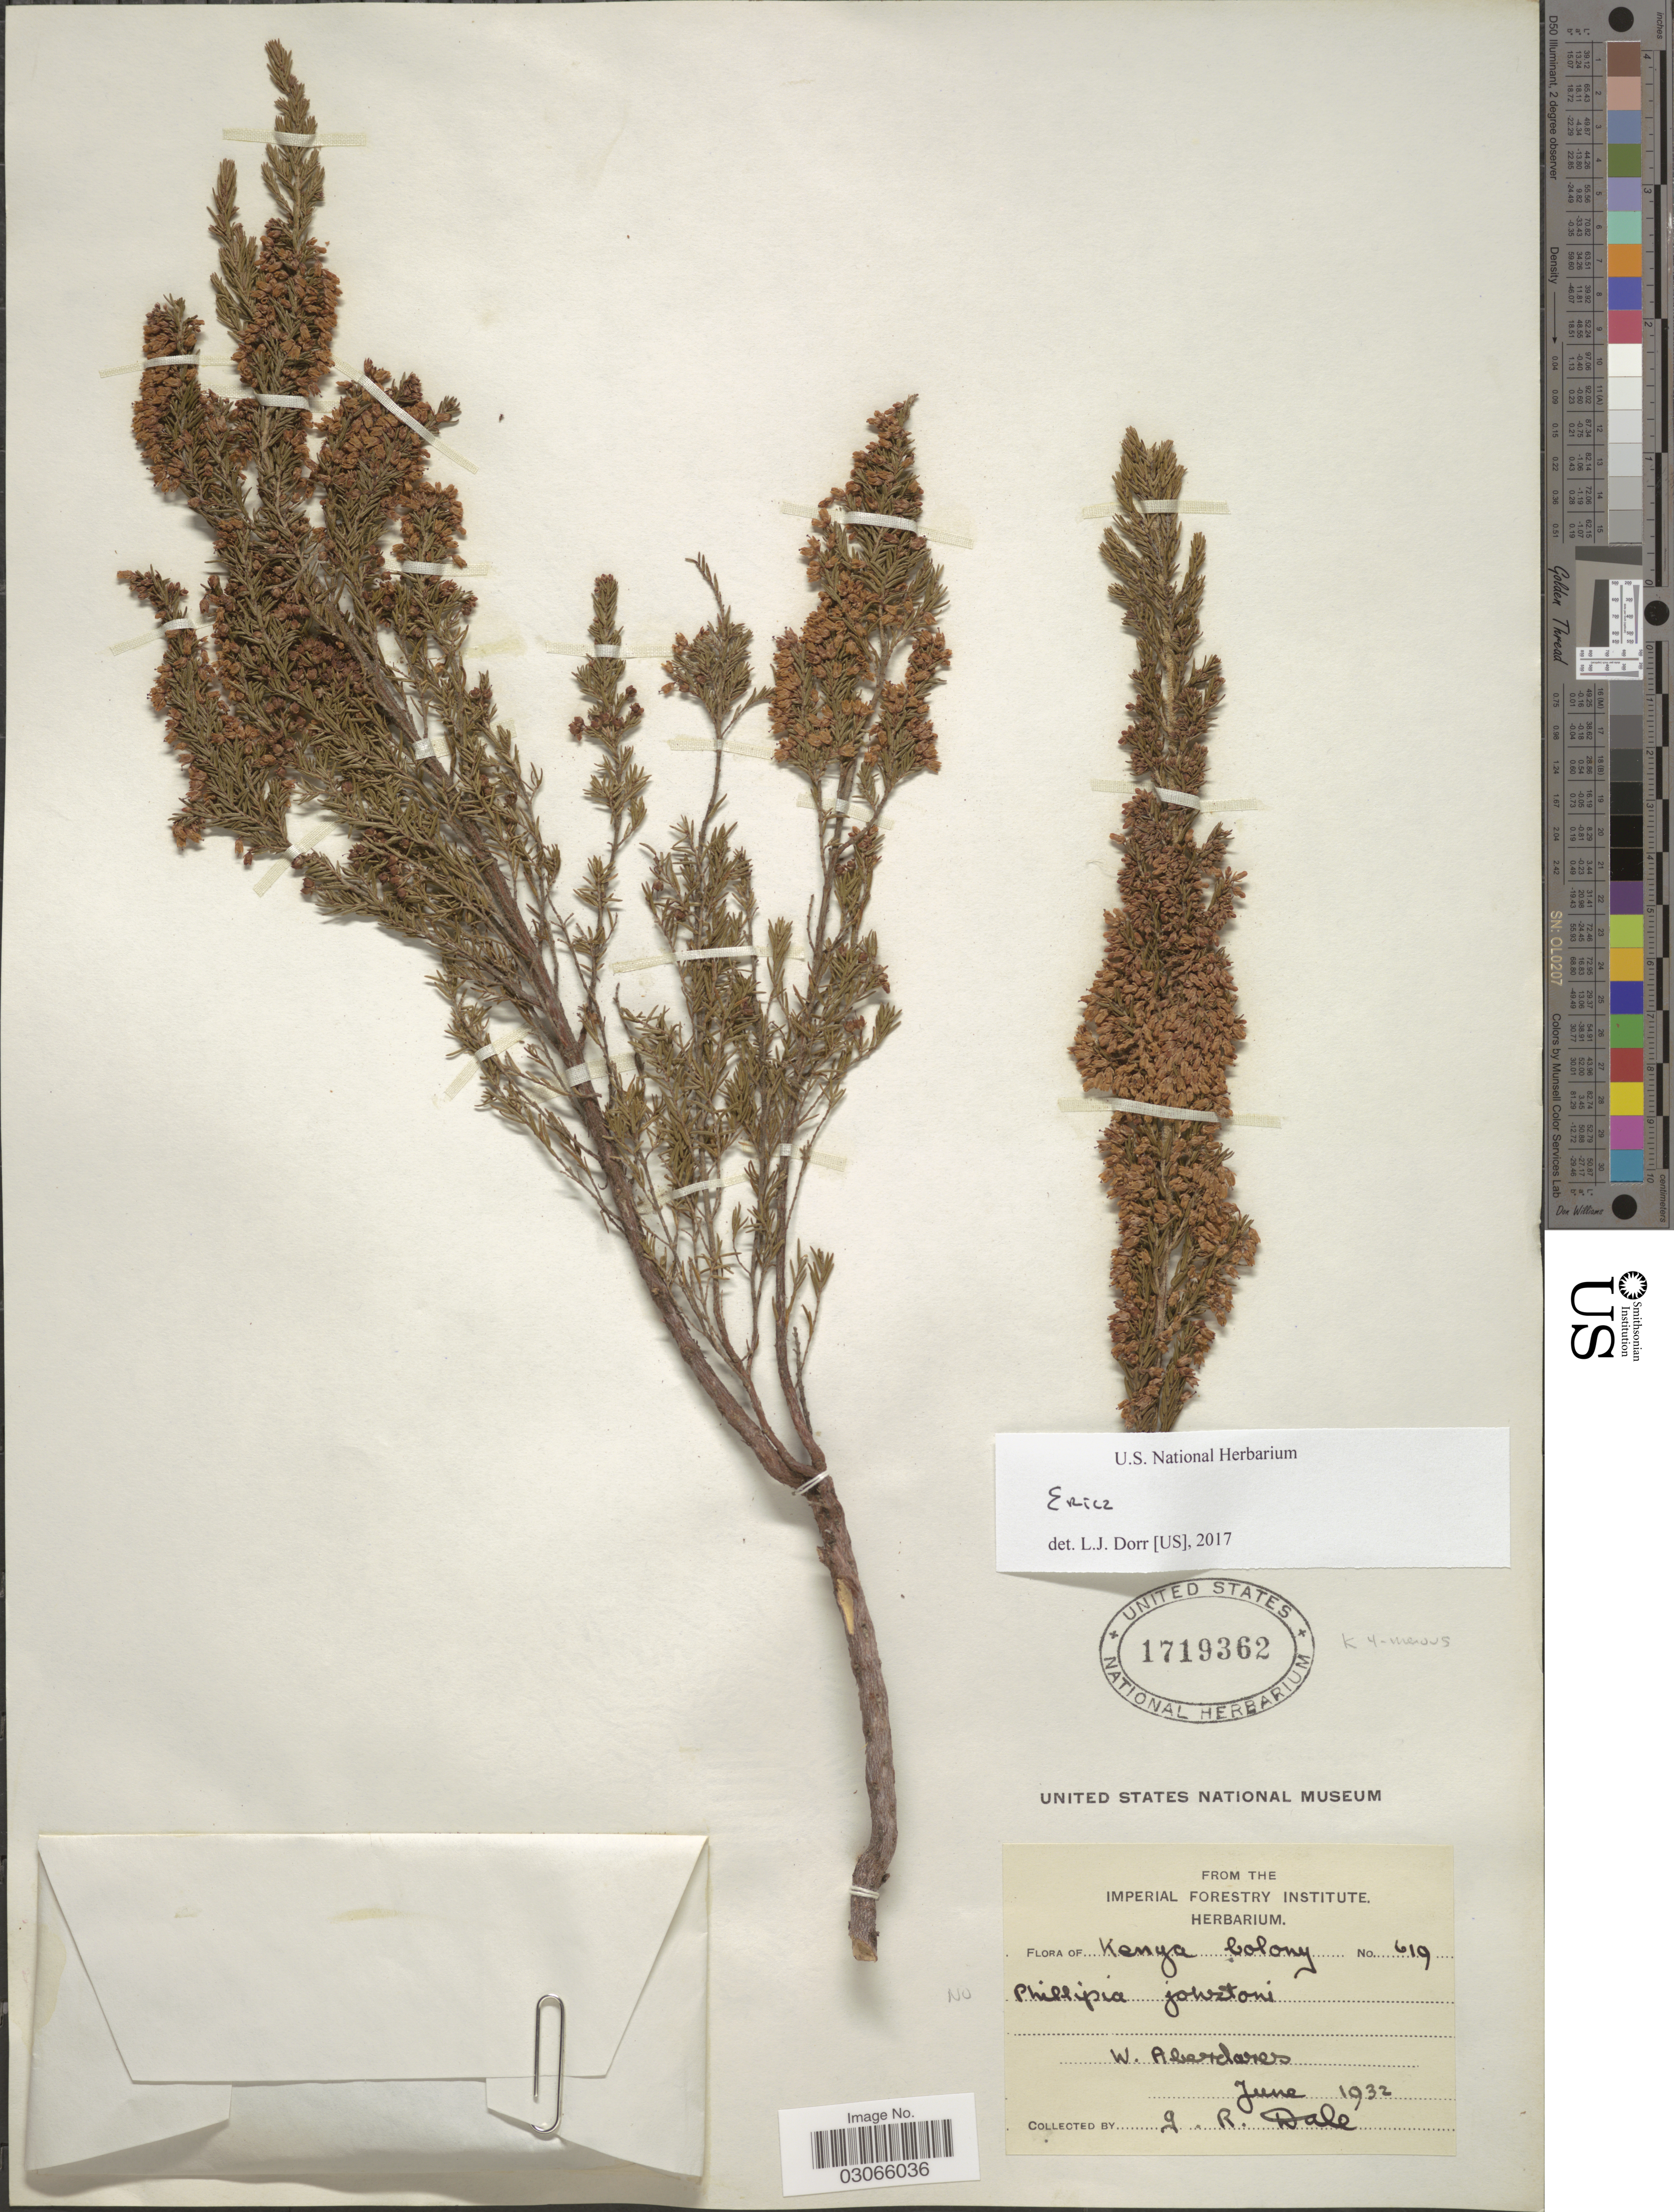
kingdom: Plantae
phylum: Tracheophyta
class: Magnoliopsida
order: Ericales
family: Ericaceae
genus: Erica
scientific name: Erica sp.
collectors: I. Dale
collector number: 619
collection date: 1932-06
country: Kenya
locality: Kenya Colony, W. Aberdares.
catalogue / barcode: US 1719362